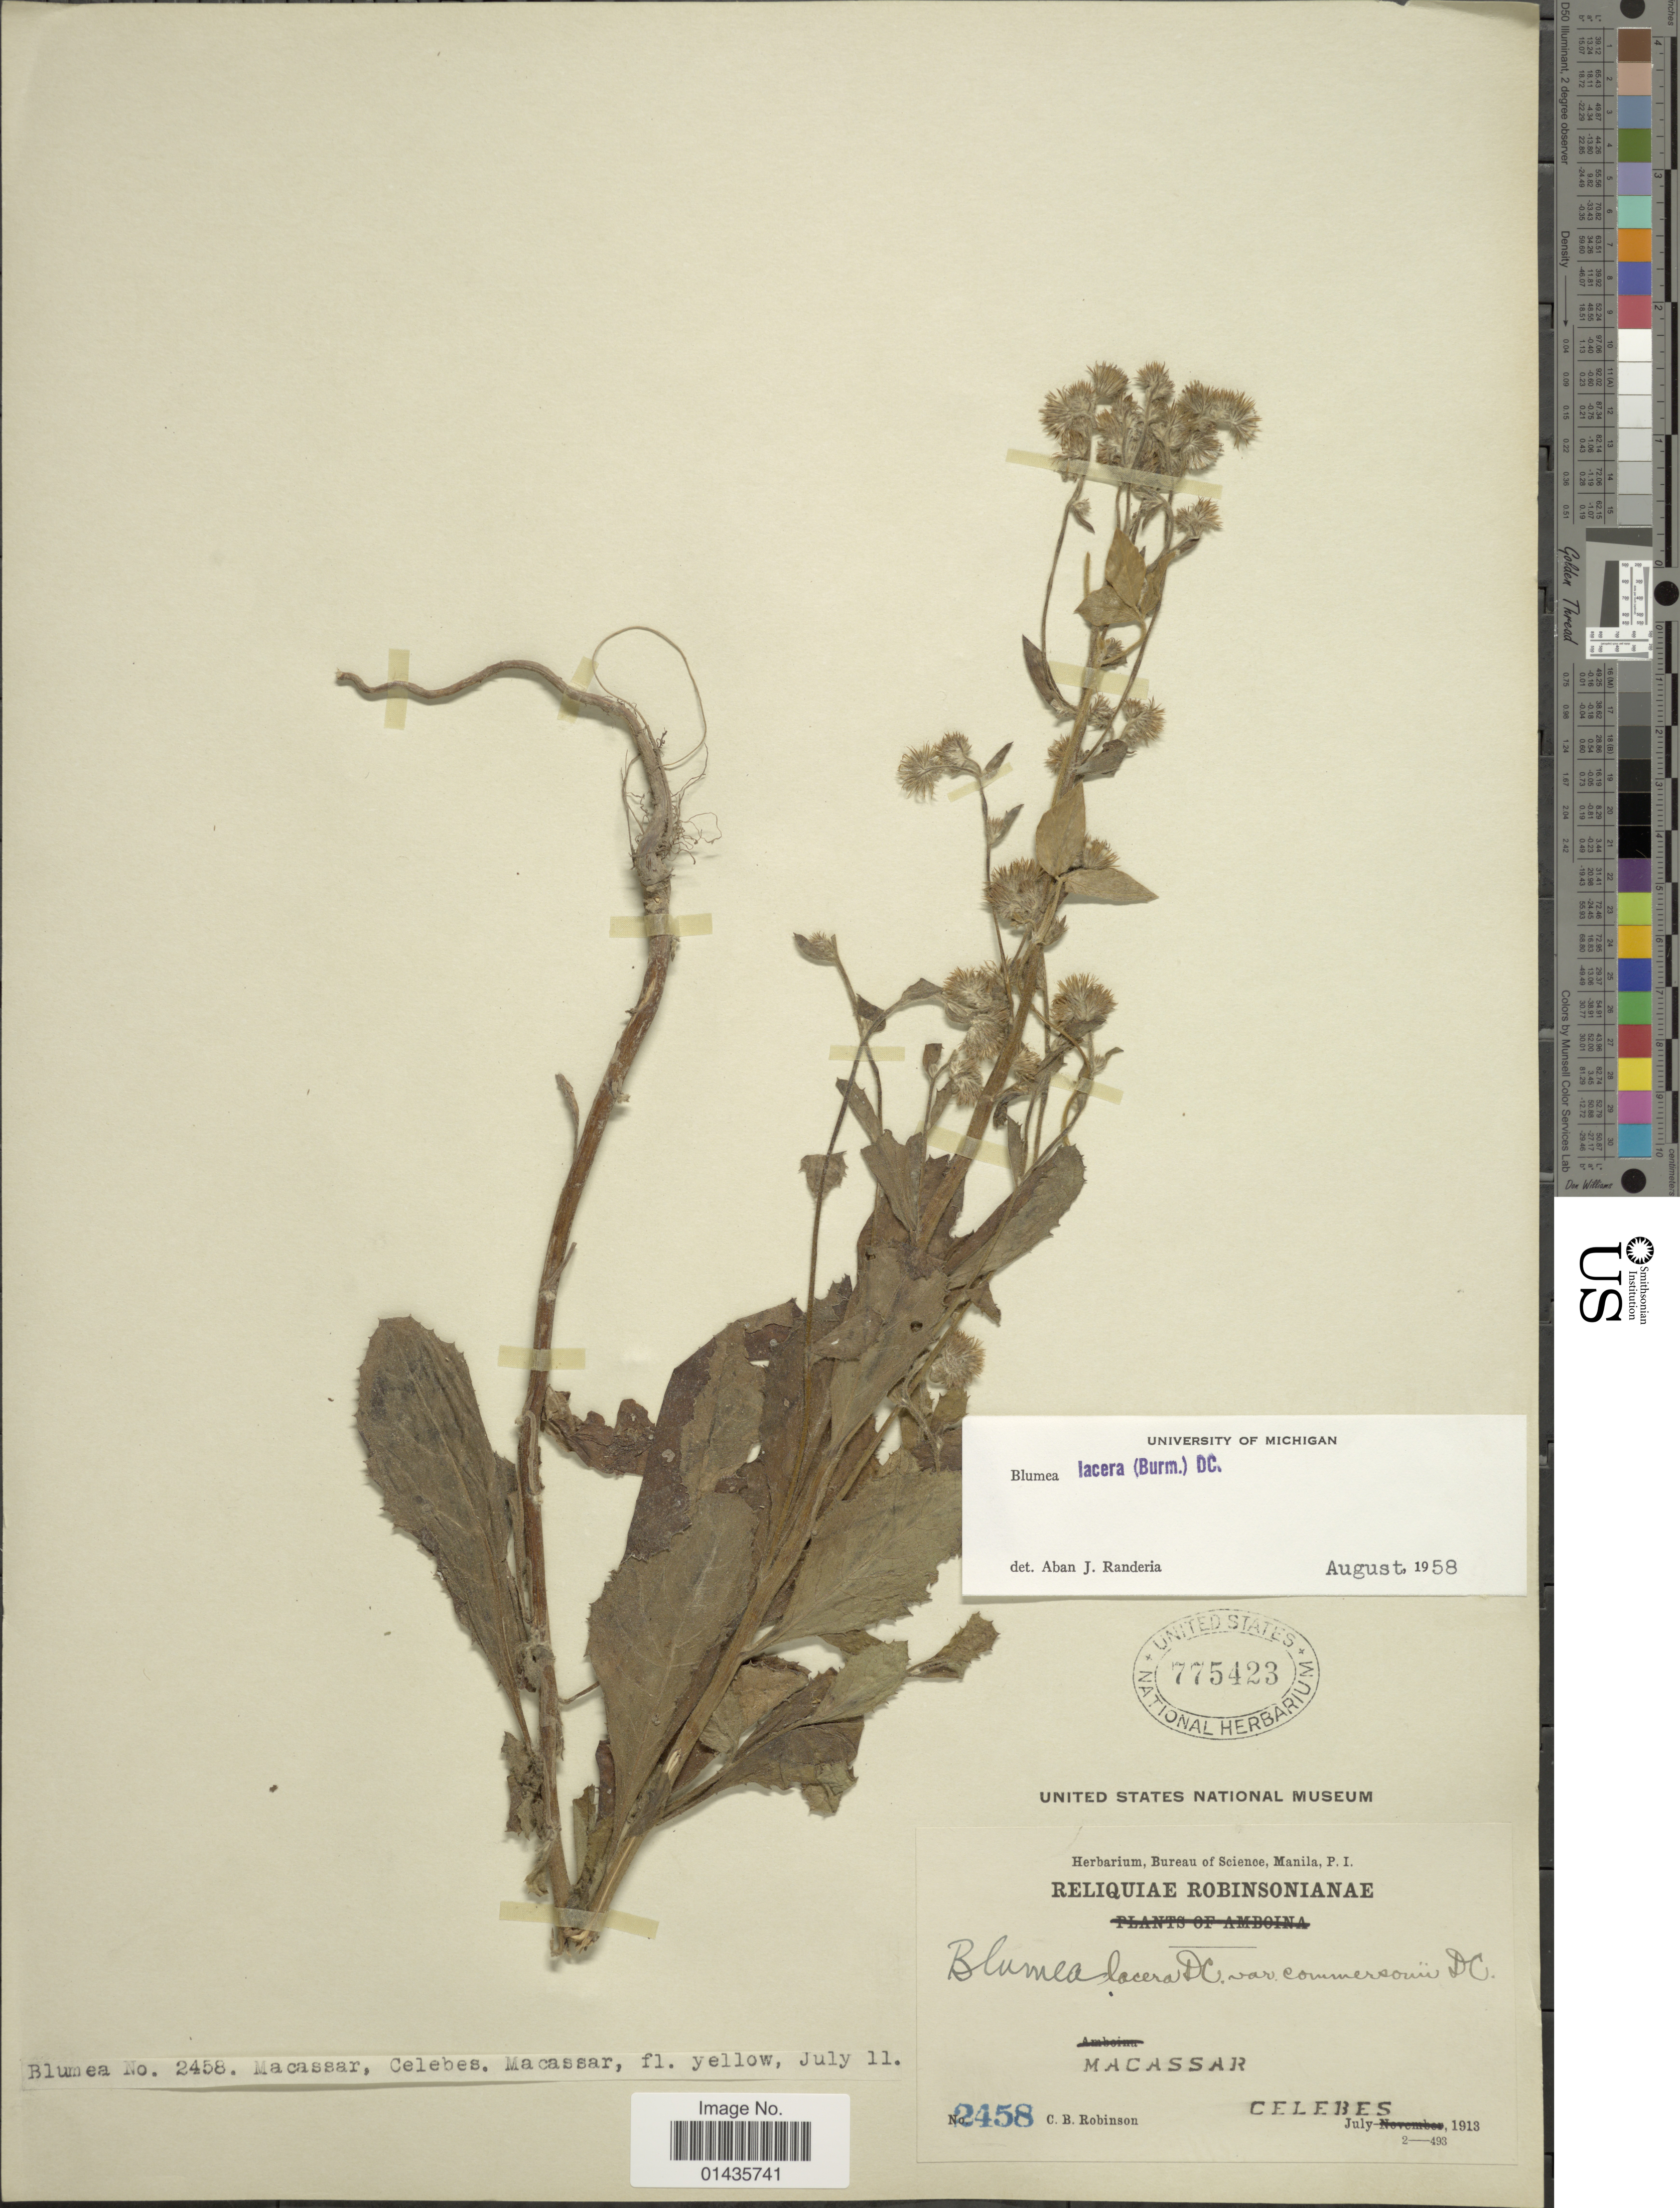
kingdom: Plantae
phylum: Tracheophyta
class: Magnoliopsida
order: Asterales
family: Asteraceae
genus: Blumea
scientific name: Blumea lacera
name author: (Roxb.) DC.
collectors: C. Robinson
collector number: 2458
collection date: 1913-07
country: Indonesia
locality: Macassar, Celebes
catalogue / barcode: US 775423